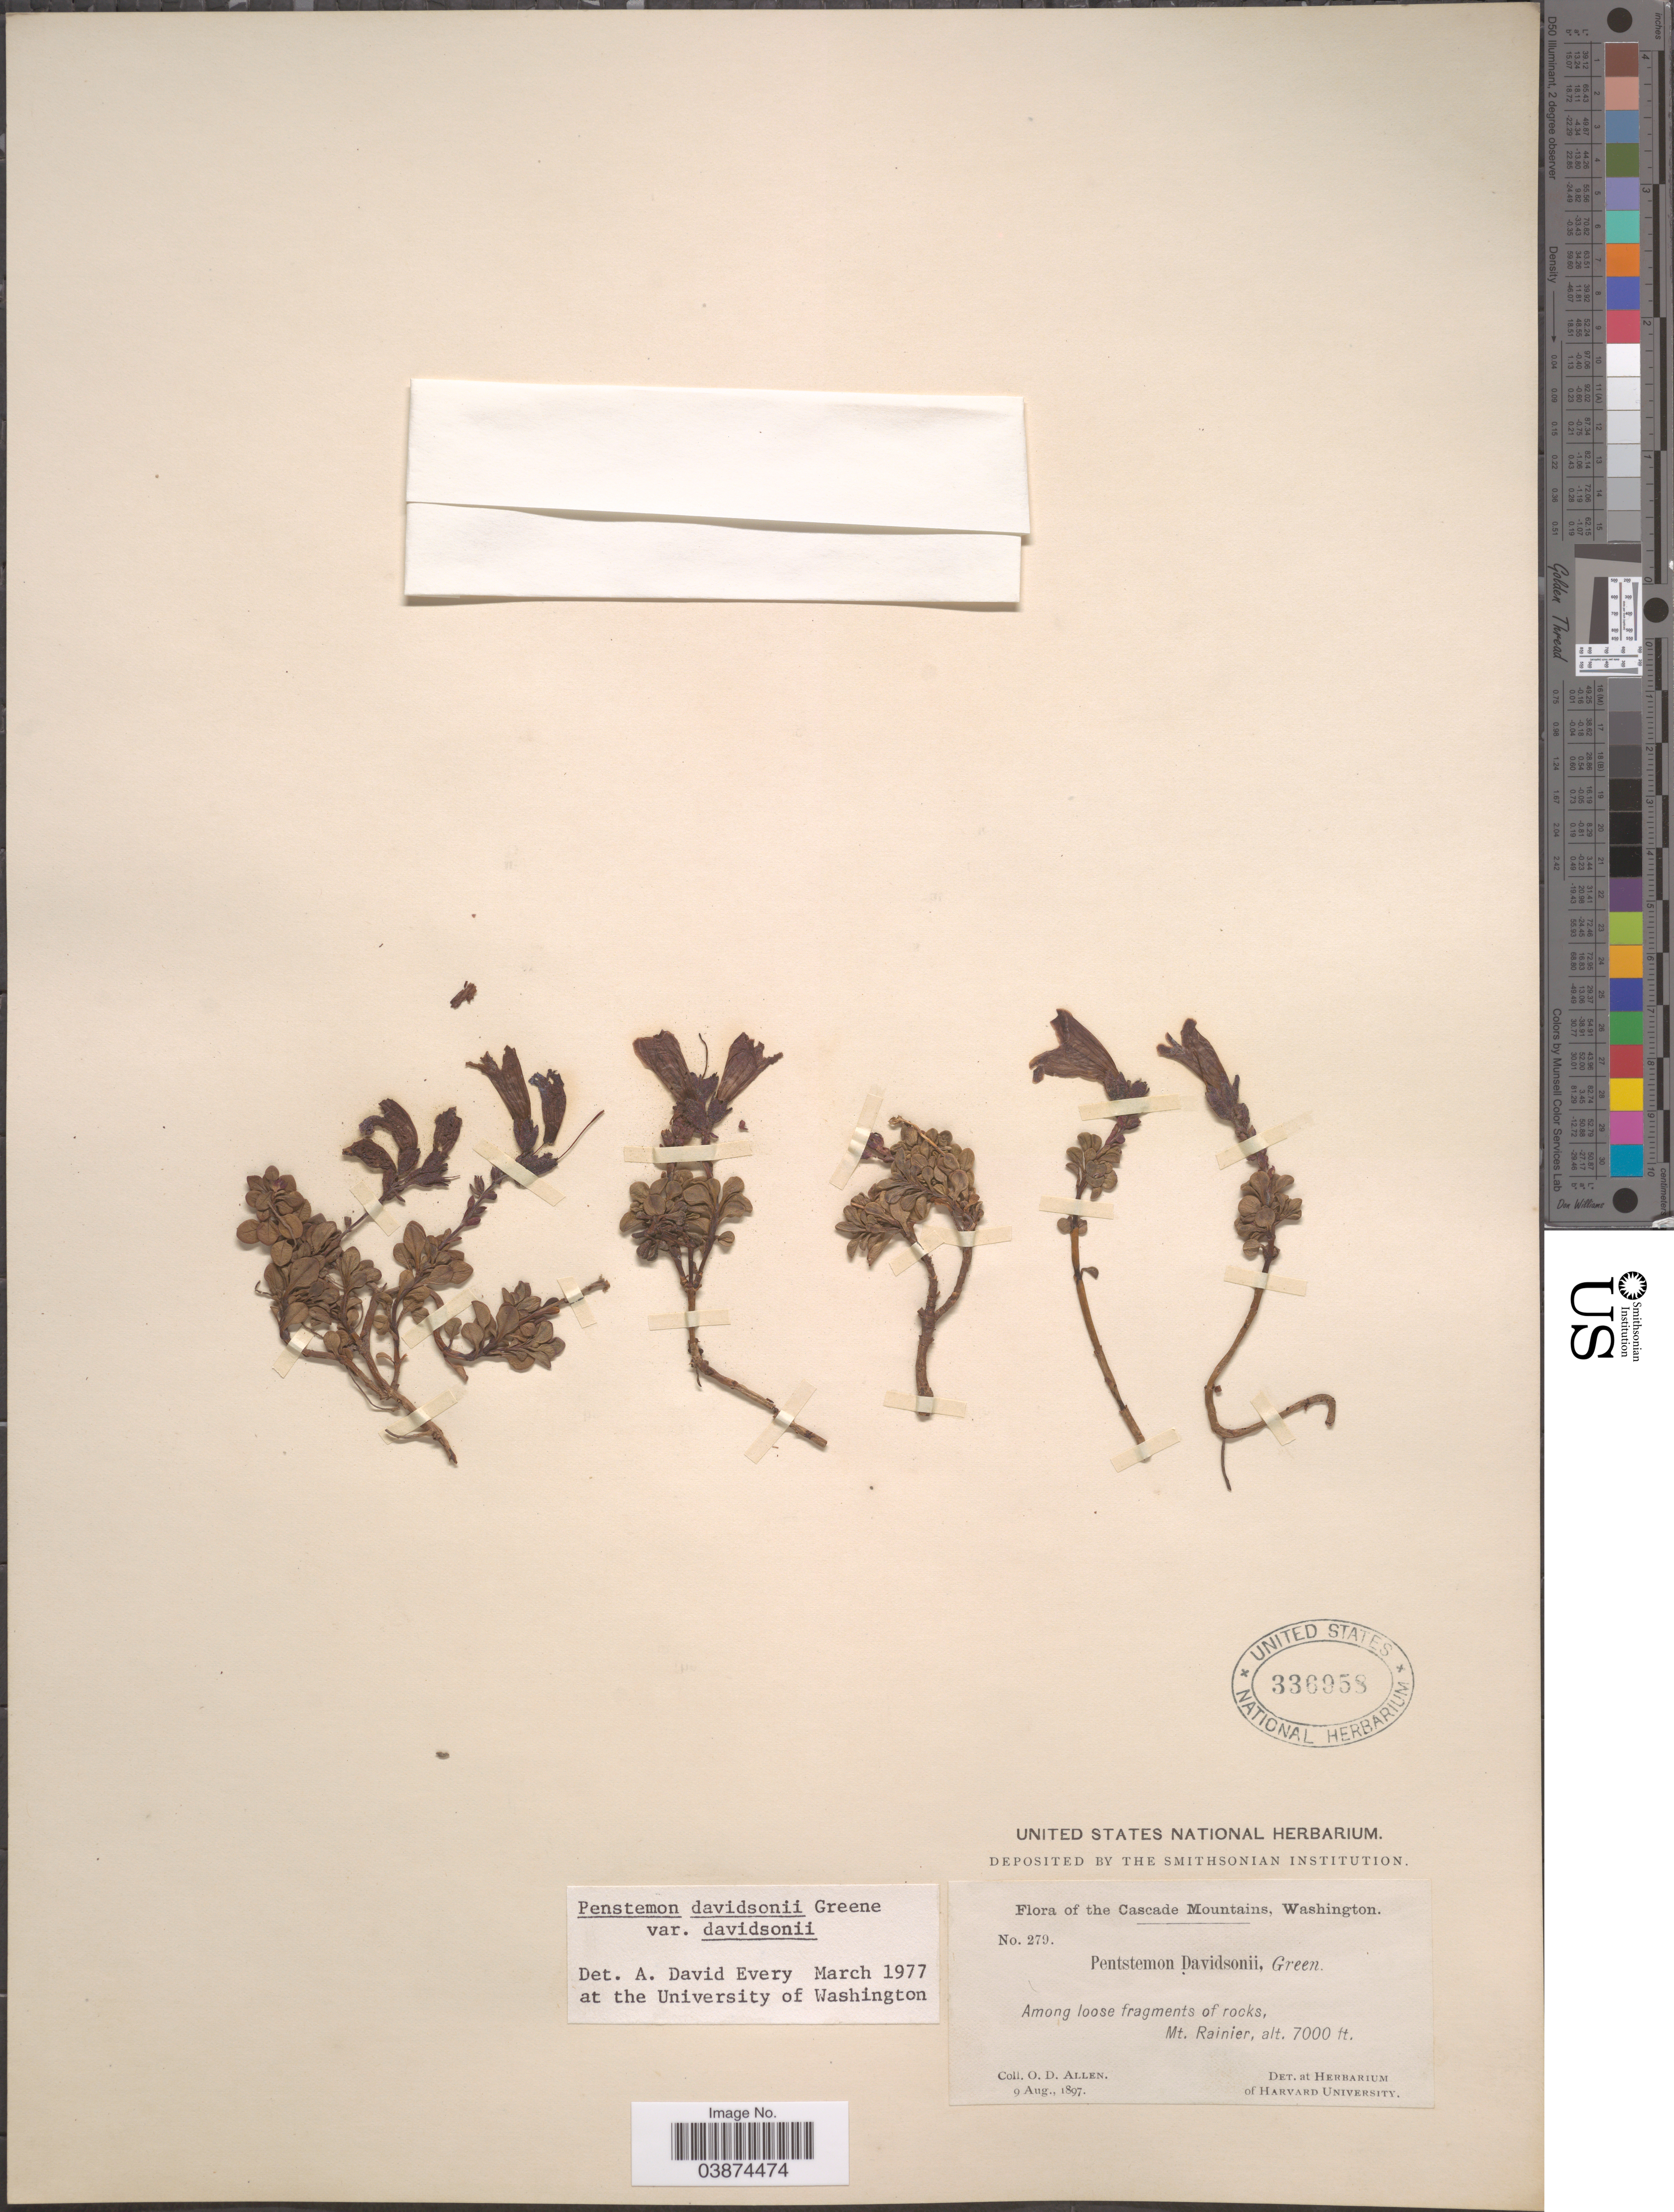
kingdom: Plantae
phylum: Tracheophyta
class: Magnoliopsida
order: Lamiales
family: Plantaginaceae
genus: Penstemon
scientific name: Penstemon davidsonii var. davidsonii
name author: Greene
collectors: O. D. Allen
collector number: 279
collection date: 1897-08-09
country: United States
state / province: Washington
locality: The Cascade Mountains. Mt. Rainier.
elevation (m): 2134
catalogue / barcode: US 336958